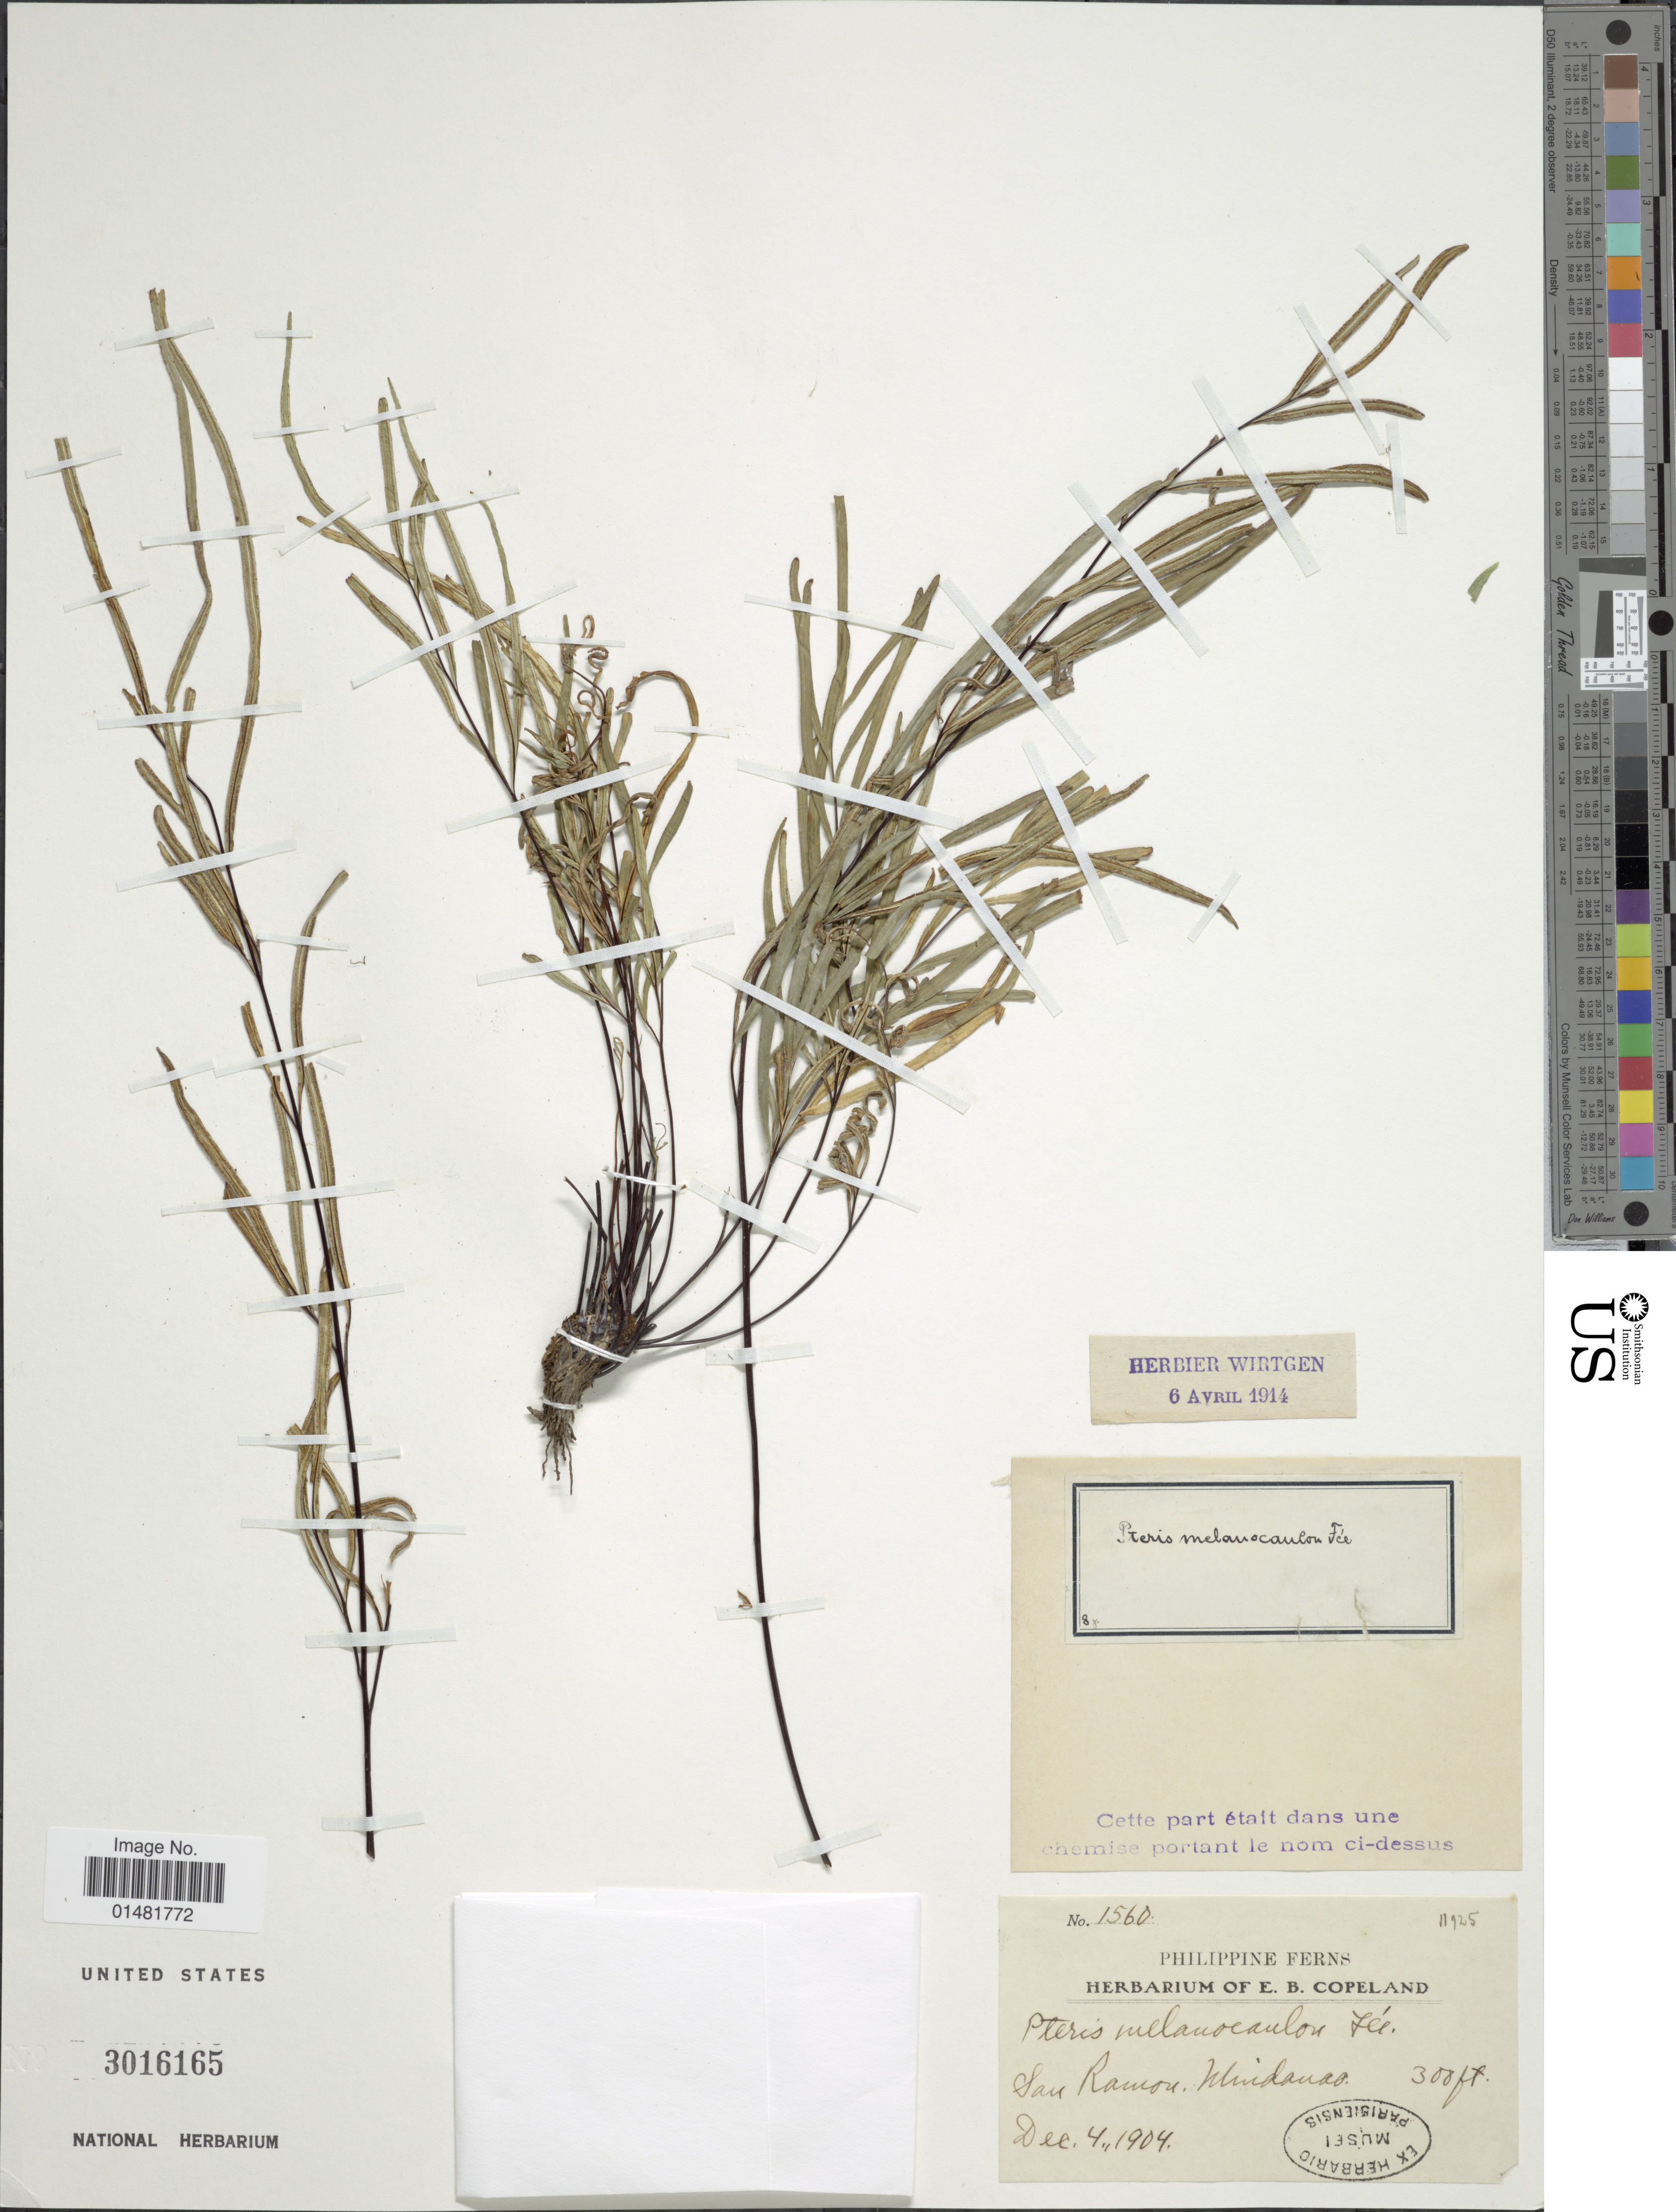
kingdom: Plantae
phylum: Tracheophyta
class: Polypodiopsida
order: Polypodiales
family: Pteridaceae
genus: Pteris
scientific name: Pteris melanocaulon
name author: Fée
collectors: E. B. Copeland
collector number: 1560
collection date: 1904-12-04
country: Philippines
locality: San Ramon, Mindanao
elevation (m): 91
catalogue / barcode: US 3016165